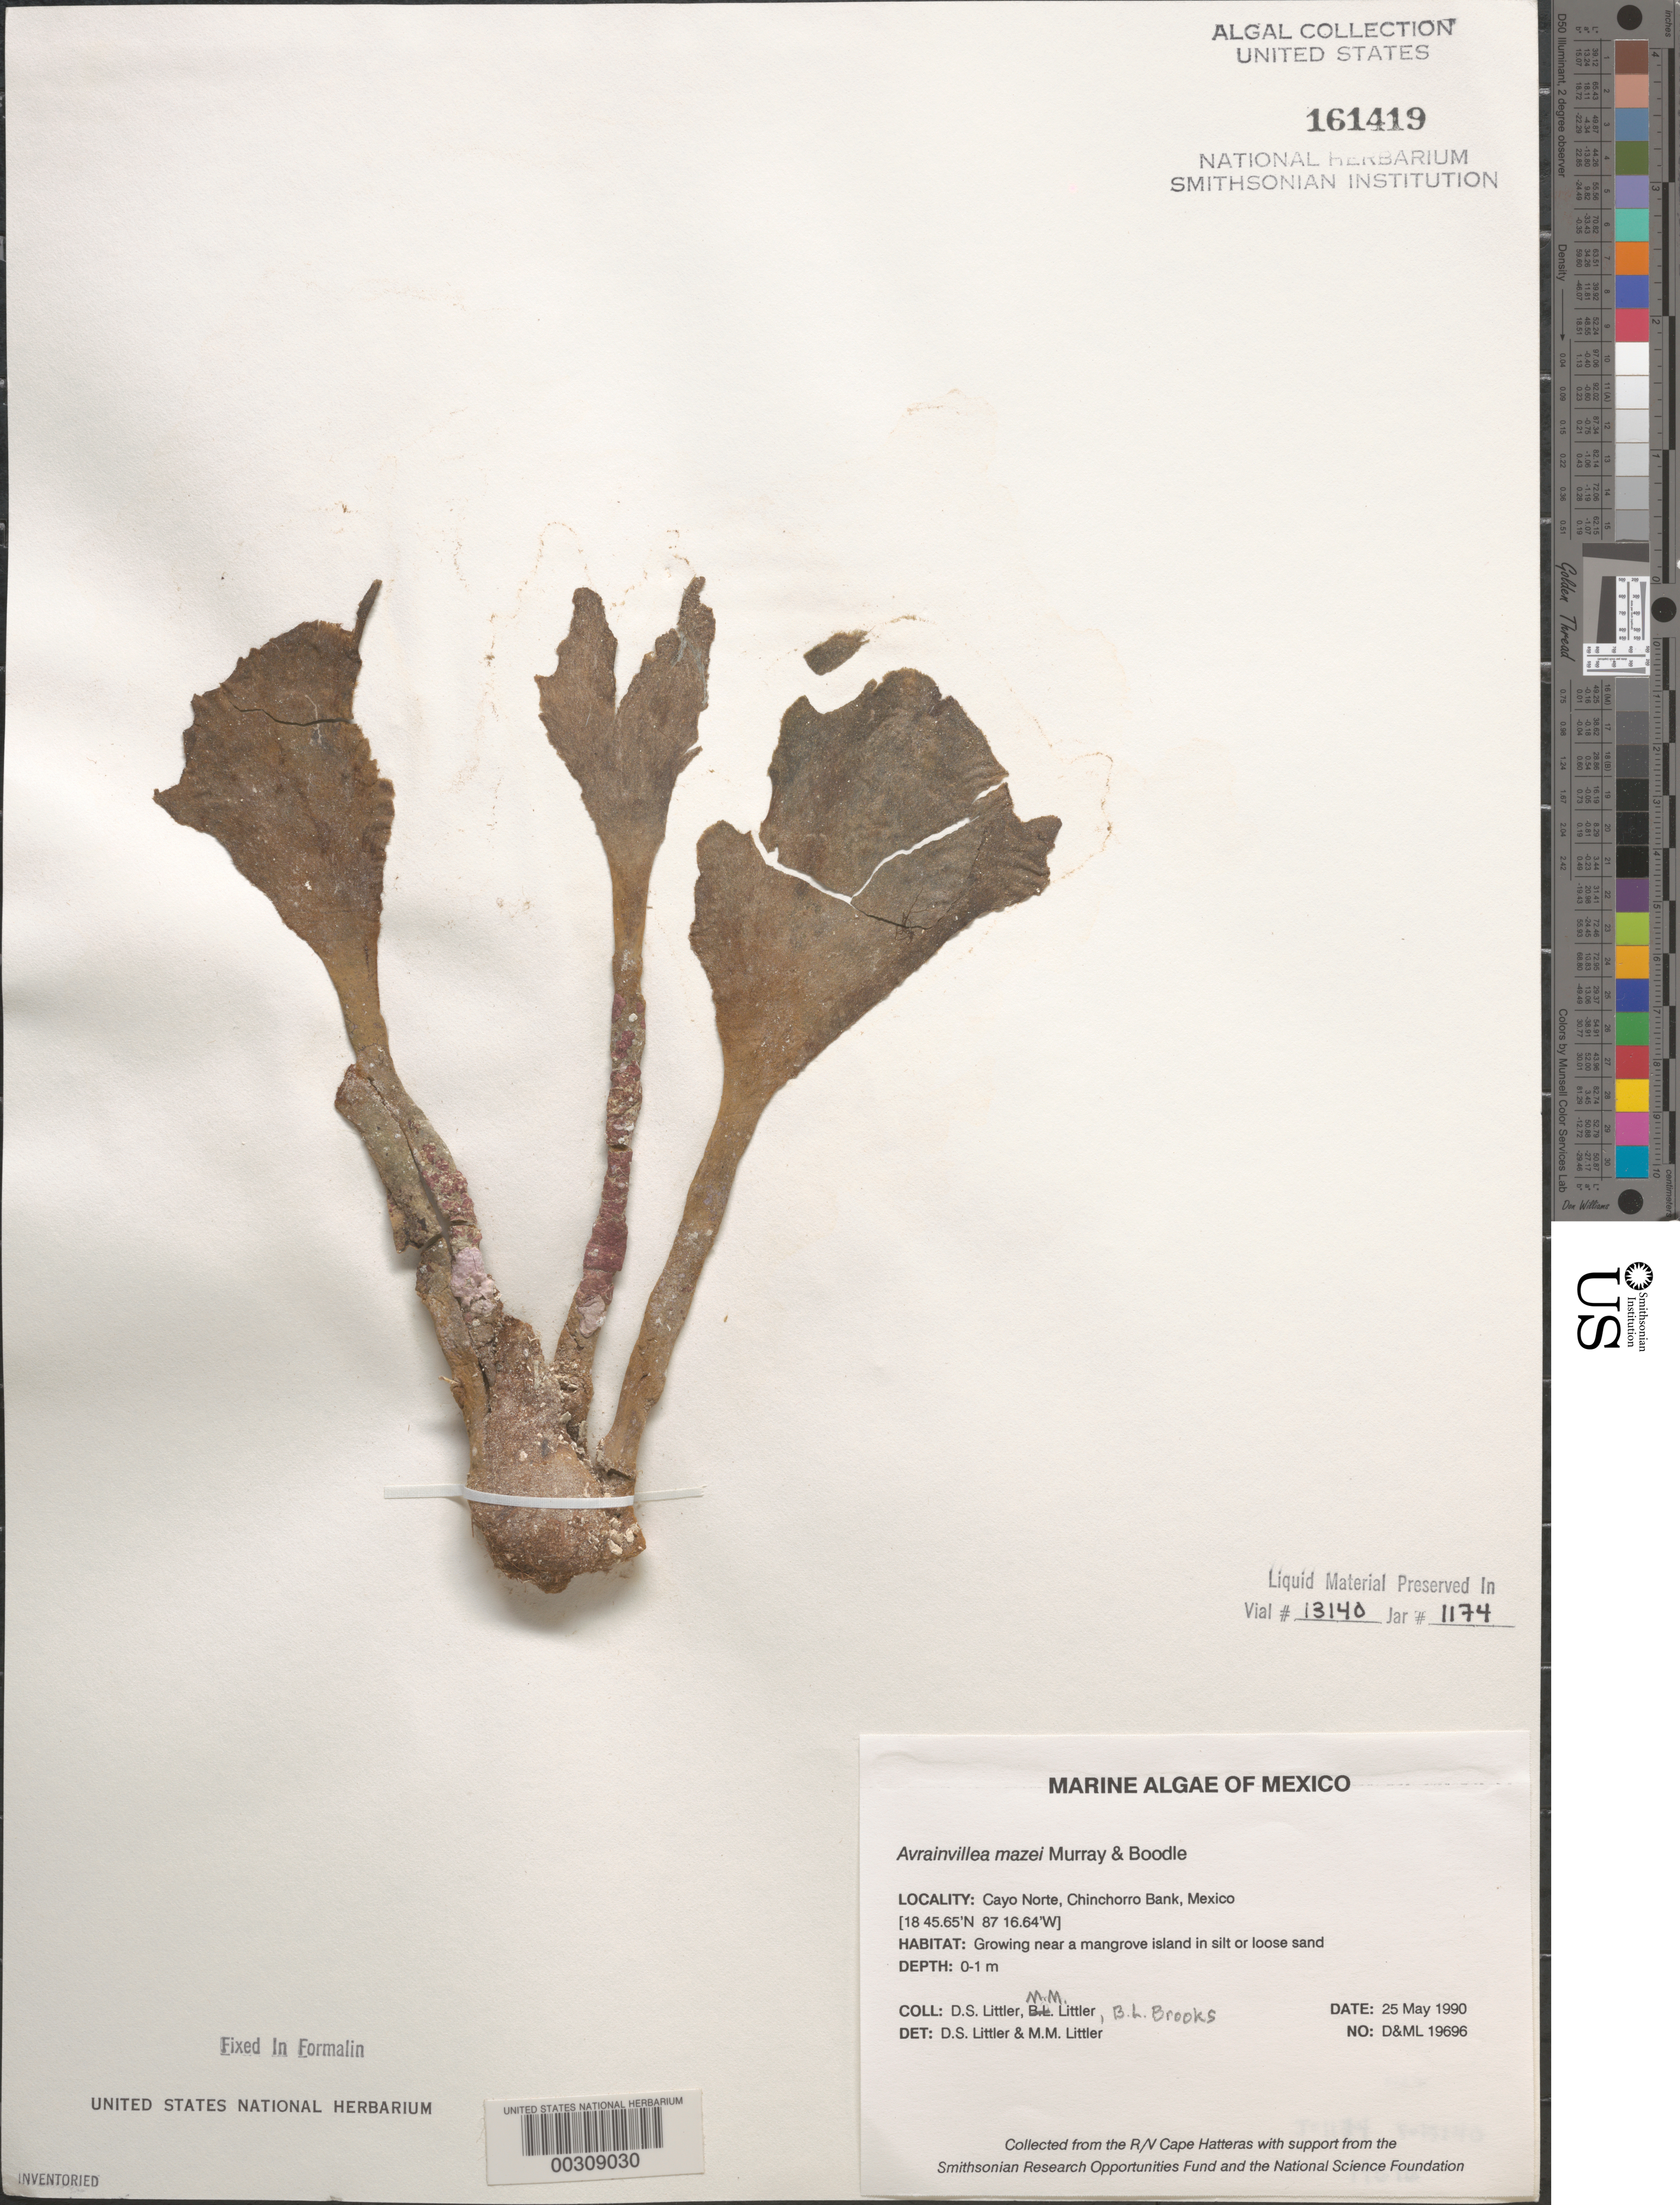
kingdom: Plantae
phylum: Chlorophyta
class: Ulvophyceae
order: Bryopsidales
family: Dichotomosiphonaceae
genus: Avrainvillea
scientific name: Avrainvillea mazei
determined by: Littler, D. S.; Littler, M. M.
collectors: D. S. Littler, M. M. Littler & B. Brooks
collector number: D&ML 19696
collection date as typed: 25 May 1990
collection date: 1990-05-25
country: Mexico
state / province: Quintana Roo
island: Cayo Norte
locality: Chinchorro Bank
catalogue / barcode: US 161419